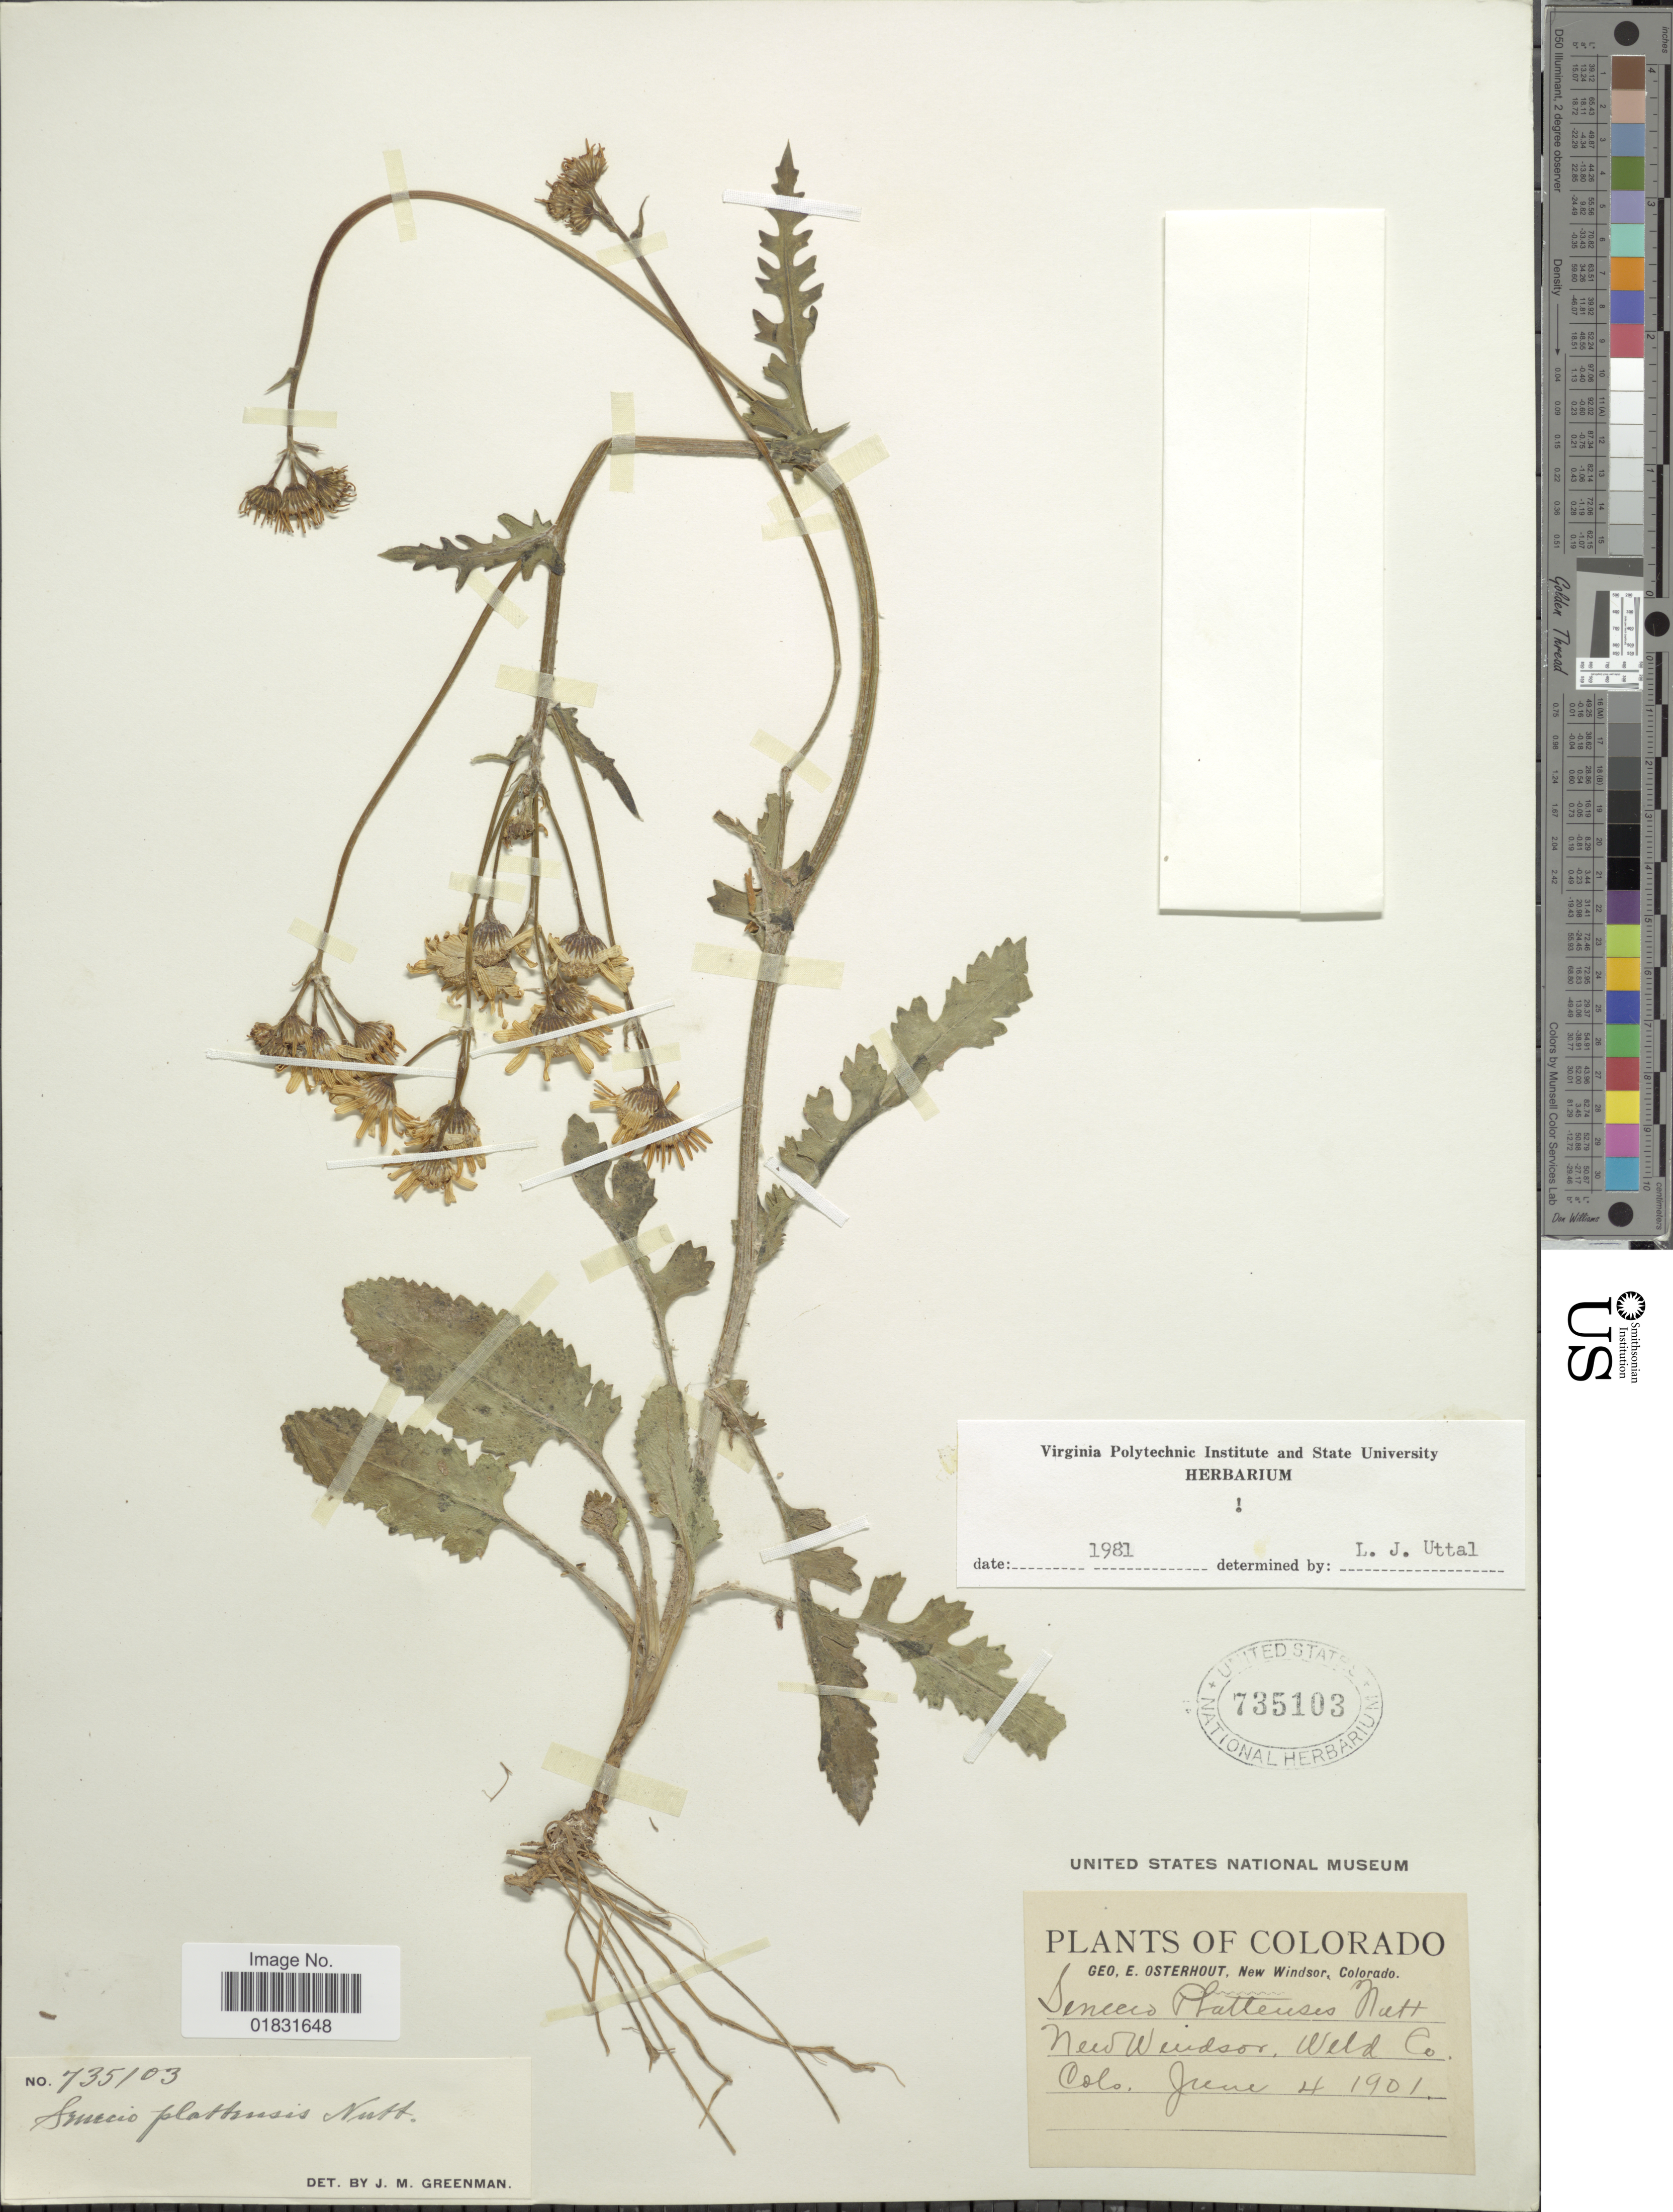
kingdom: Plantae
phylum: Tracheophyta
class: Magnoliopsida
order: Asterales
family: Asteraceae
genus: Packera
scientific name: Packera plattensis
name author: W.A. Weber & Á. Löve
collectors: G. Osterhout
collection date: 1901-06-04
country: United States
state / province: Colorado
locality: New Windsor, Weld Co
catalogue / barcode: US 735103